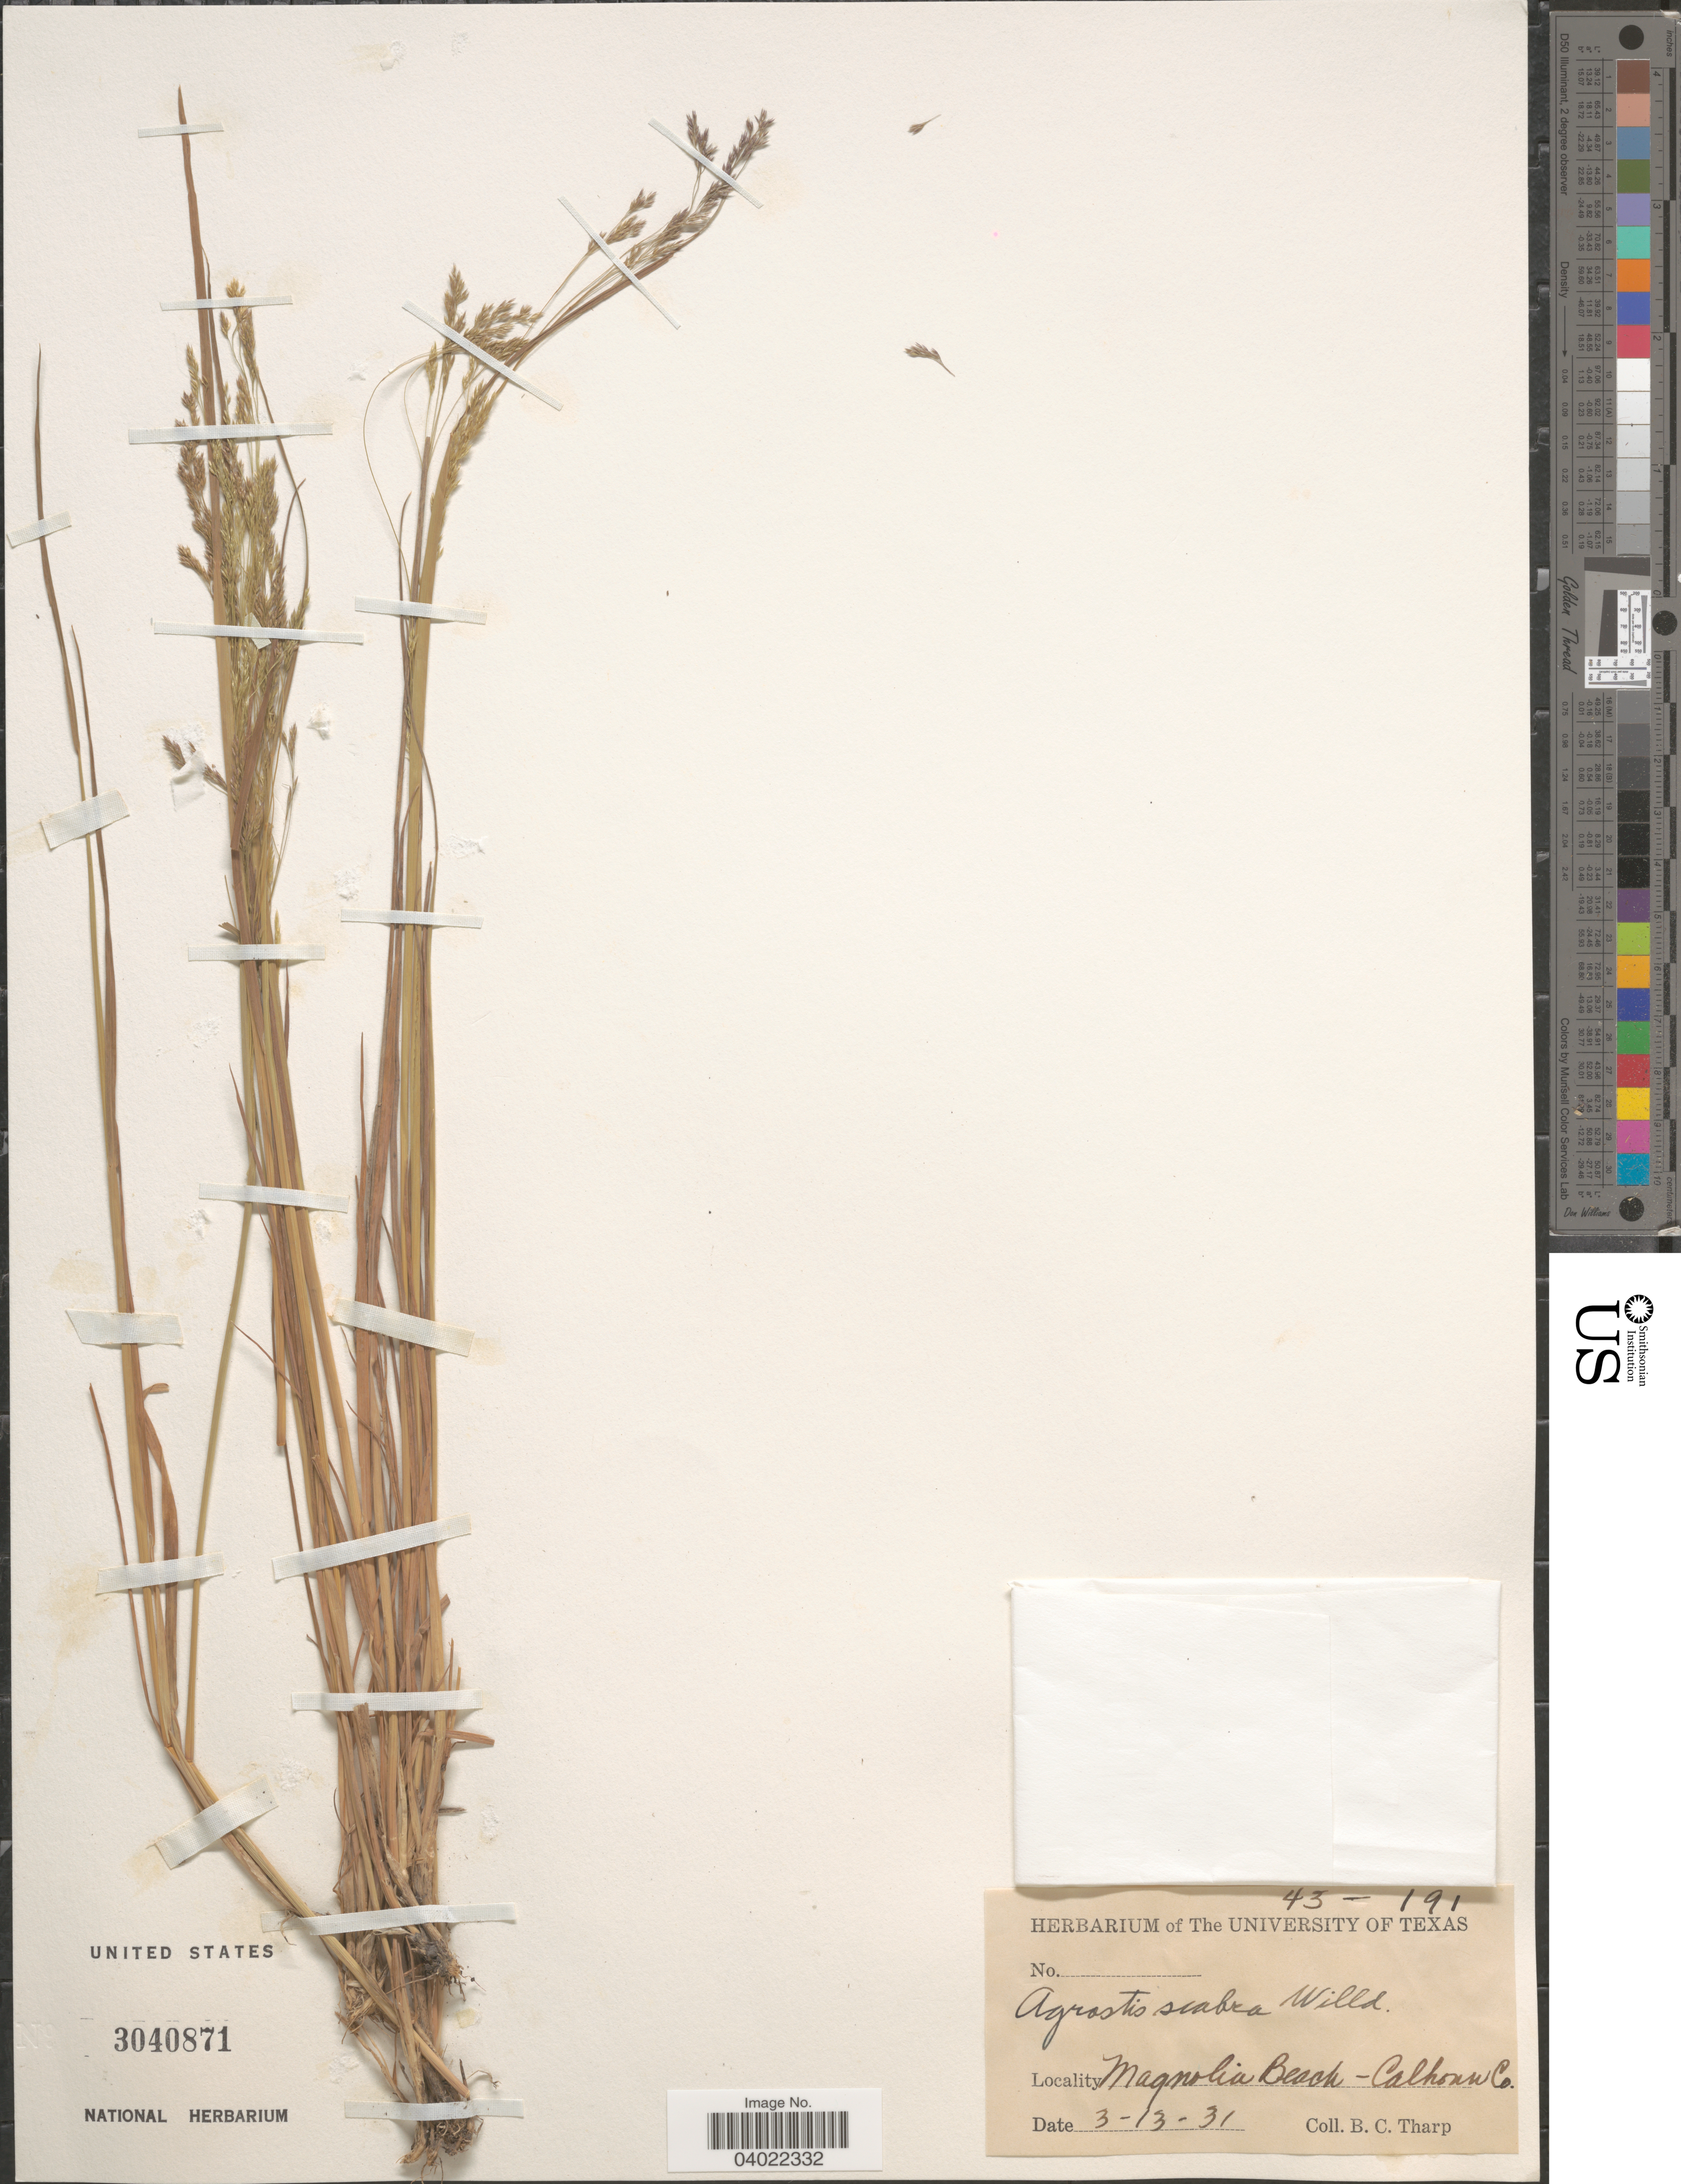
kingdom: Plantae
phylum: Tracheophyta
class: Liliopsida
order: Poales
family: Poaceae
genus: Agrostis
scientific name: Agrostis scabra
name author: Willd.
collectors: B. C. Tharp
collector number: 43-191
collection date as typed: Transcribed d/m/y: 13/3/31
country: United States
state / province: Texas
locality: Magnolia Beach- Calhoun Co.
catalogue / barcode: US 3040871